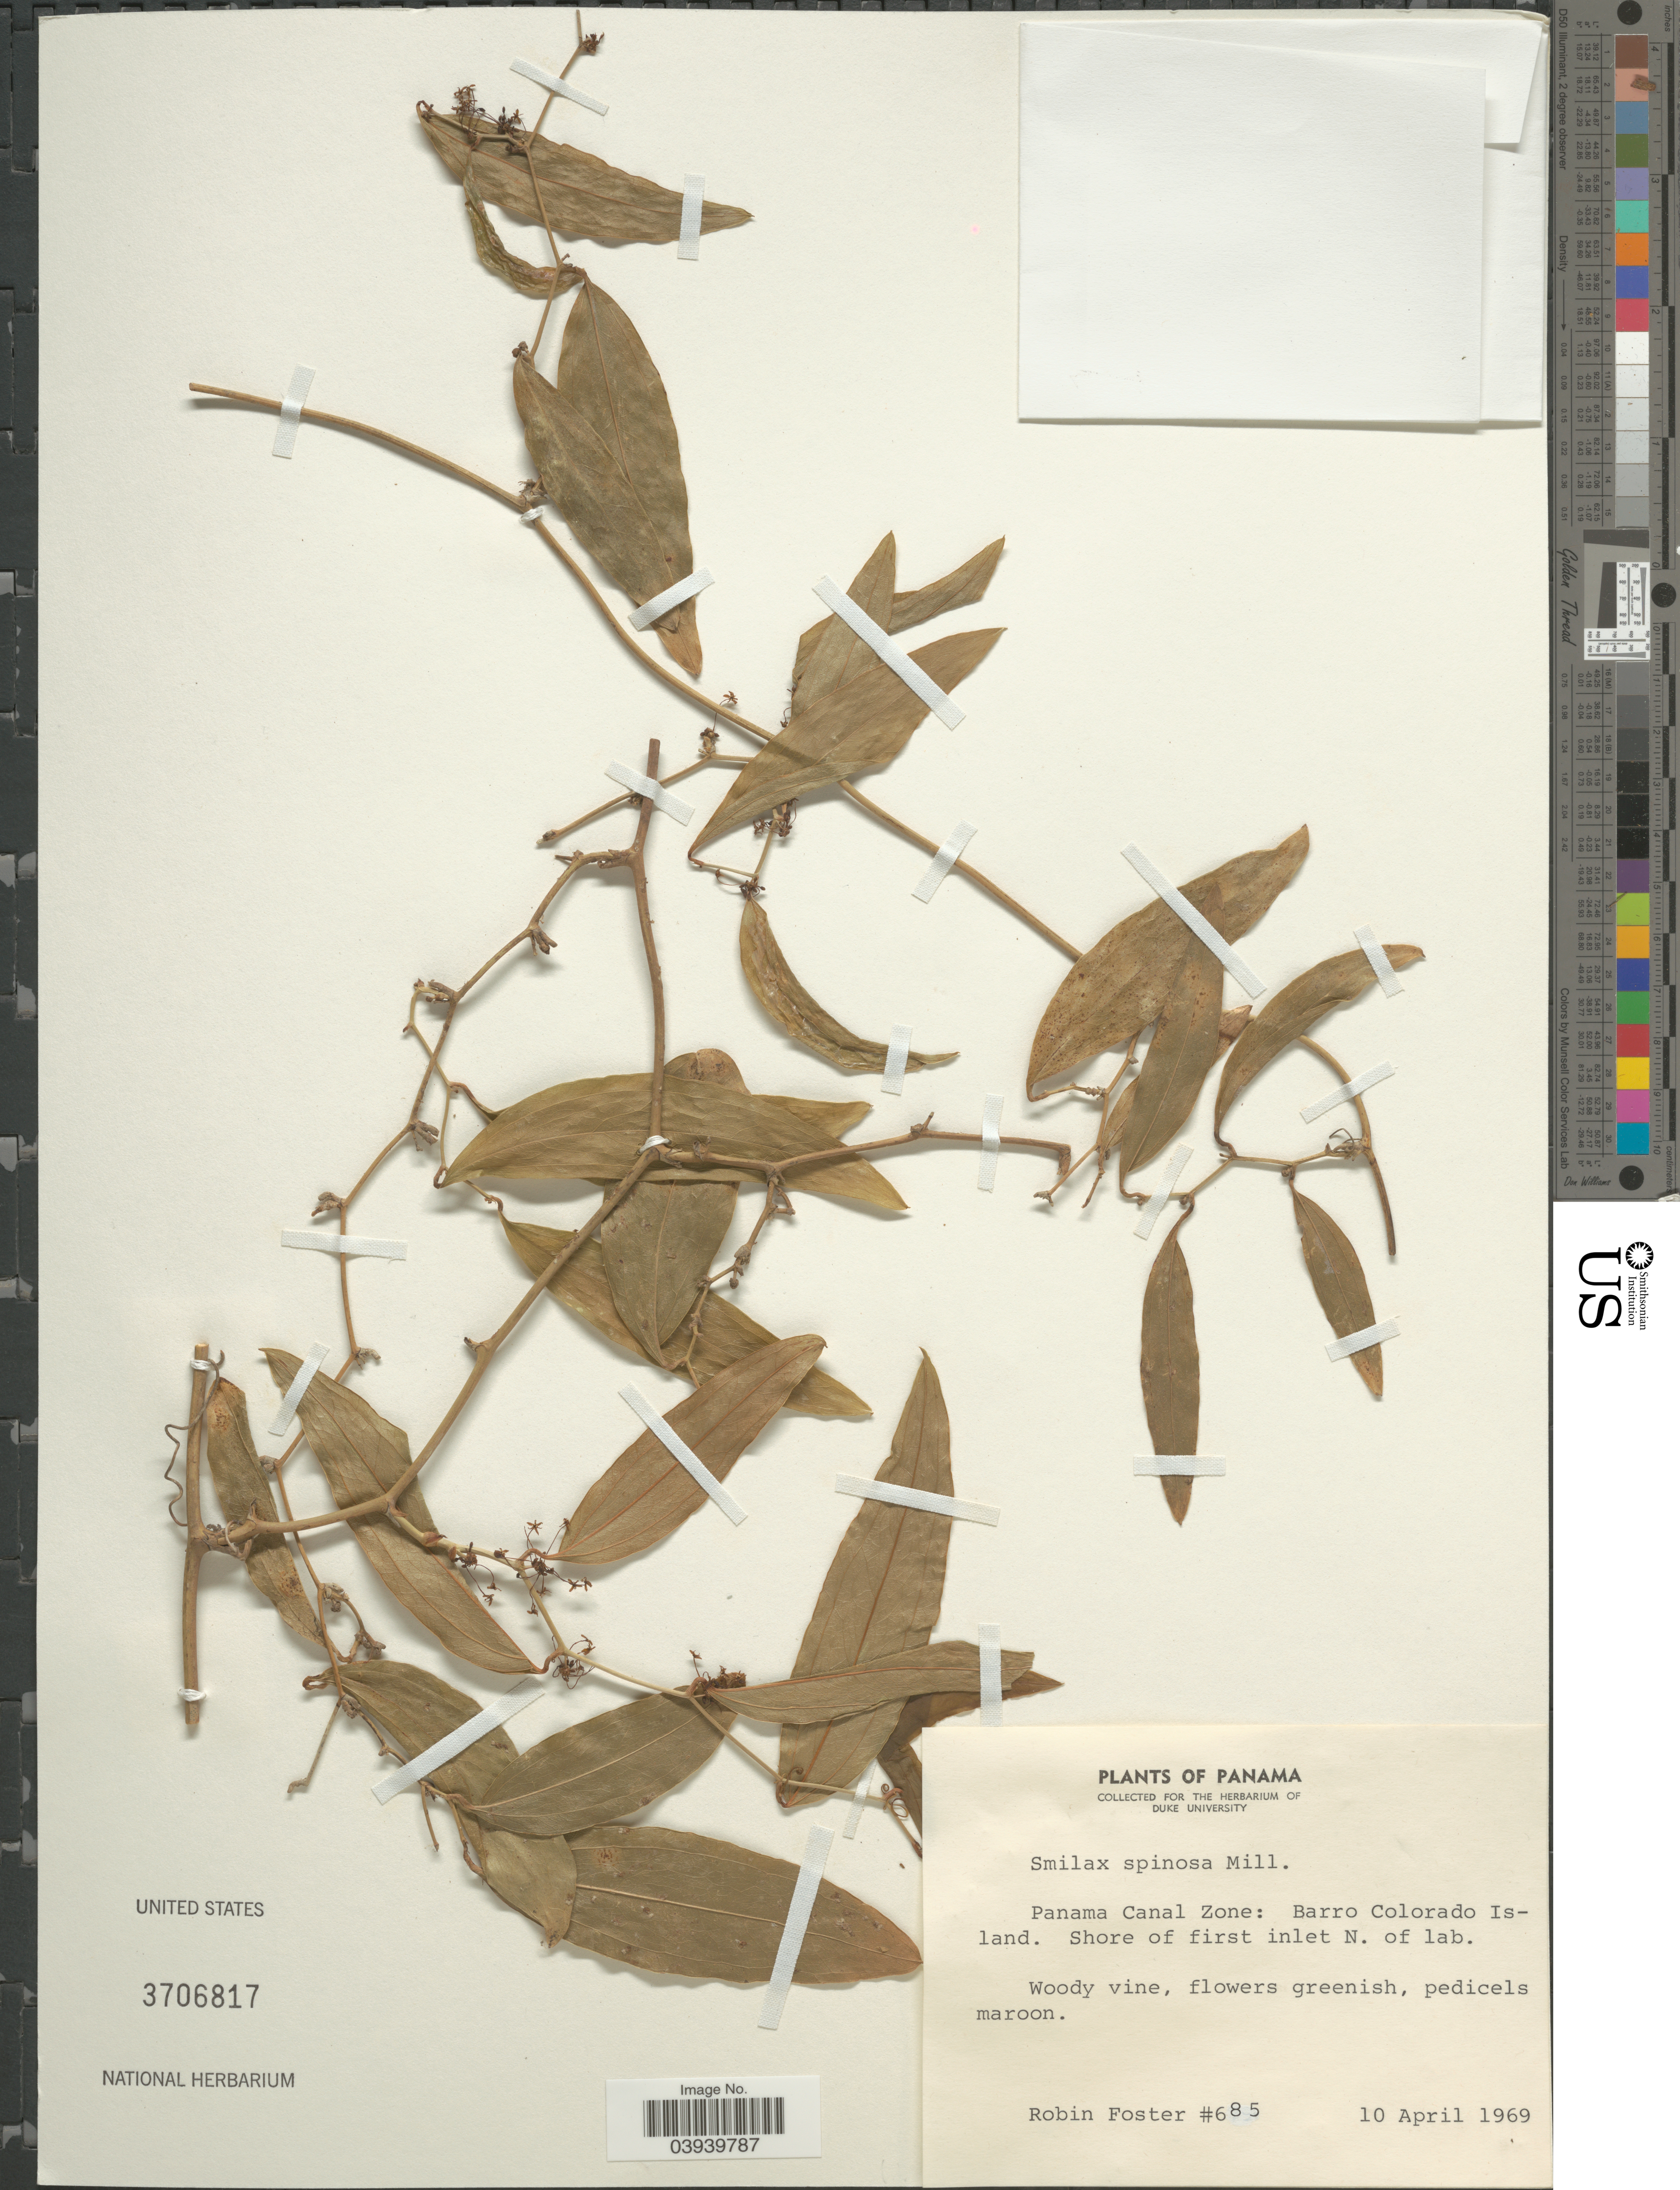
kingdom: Plantae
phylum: Tracheophyta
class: Liliopsida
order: Liliales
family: Smilacaceae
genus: Smilax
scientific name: Smilax spinosa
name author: Mill.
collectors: R. B. Foster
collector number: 685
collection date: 1969-04-10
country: Panama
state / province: Panamá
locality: Panama Canal Zone: Barro Colorado Island. Shore of first inlet N. of lab.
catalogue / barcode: US 3706817